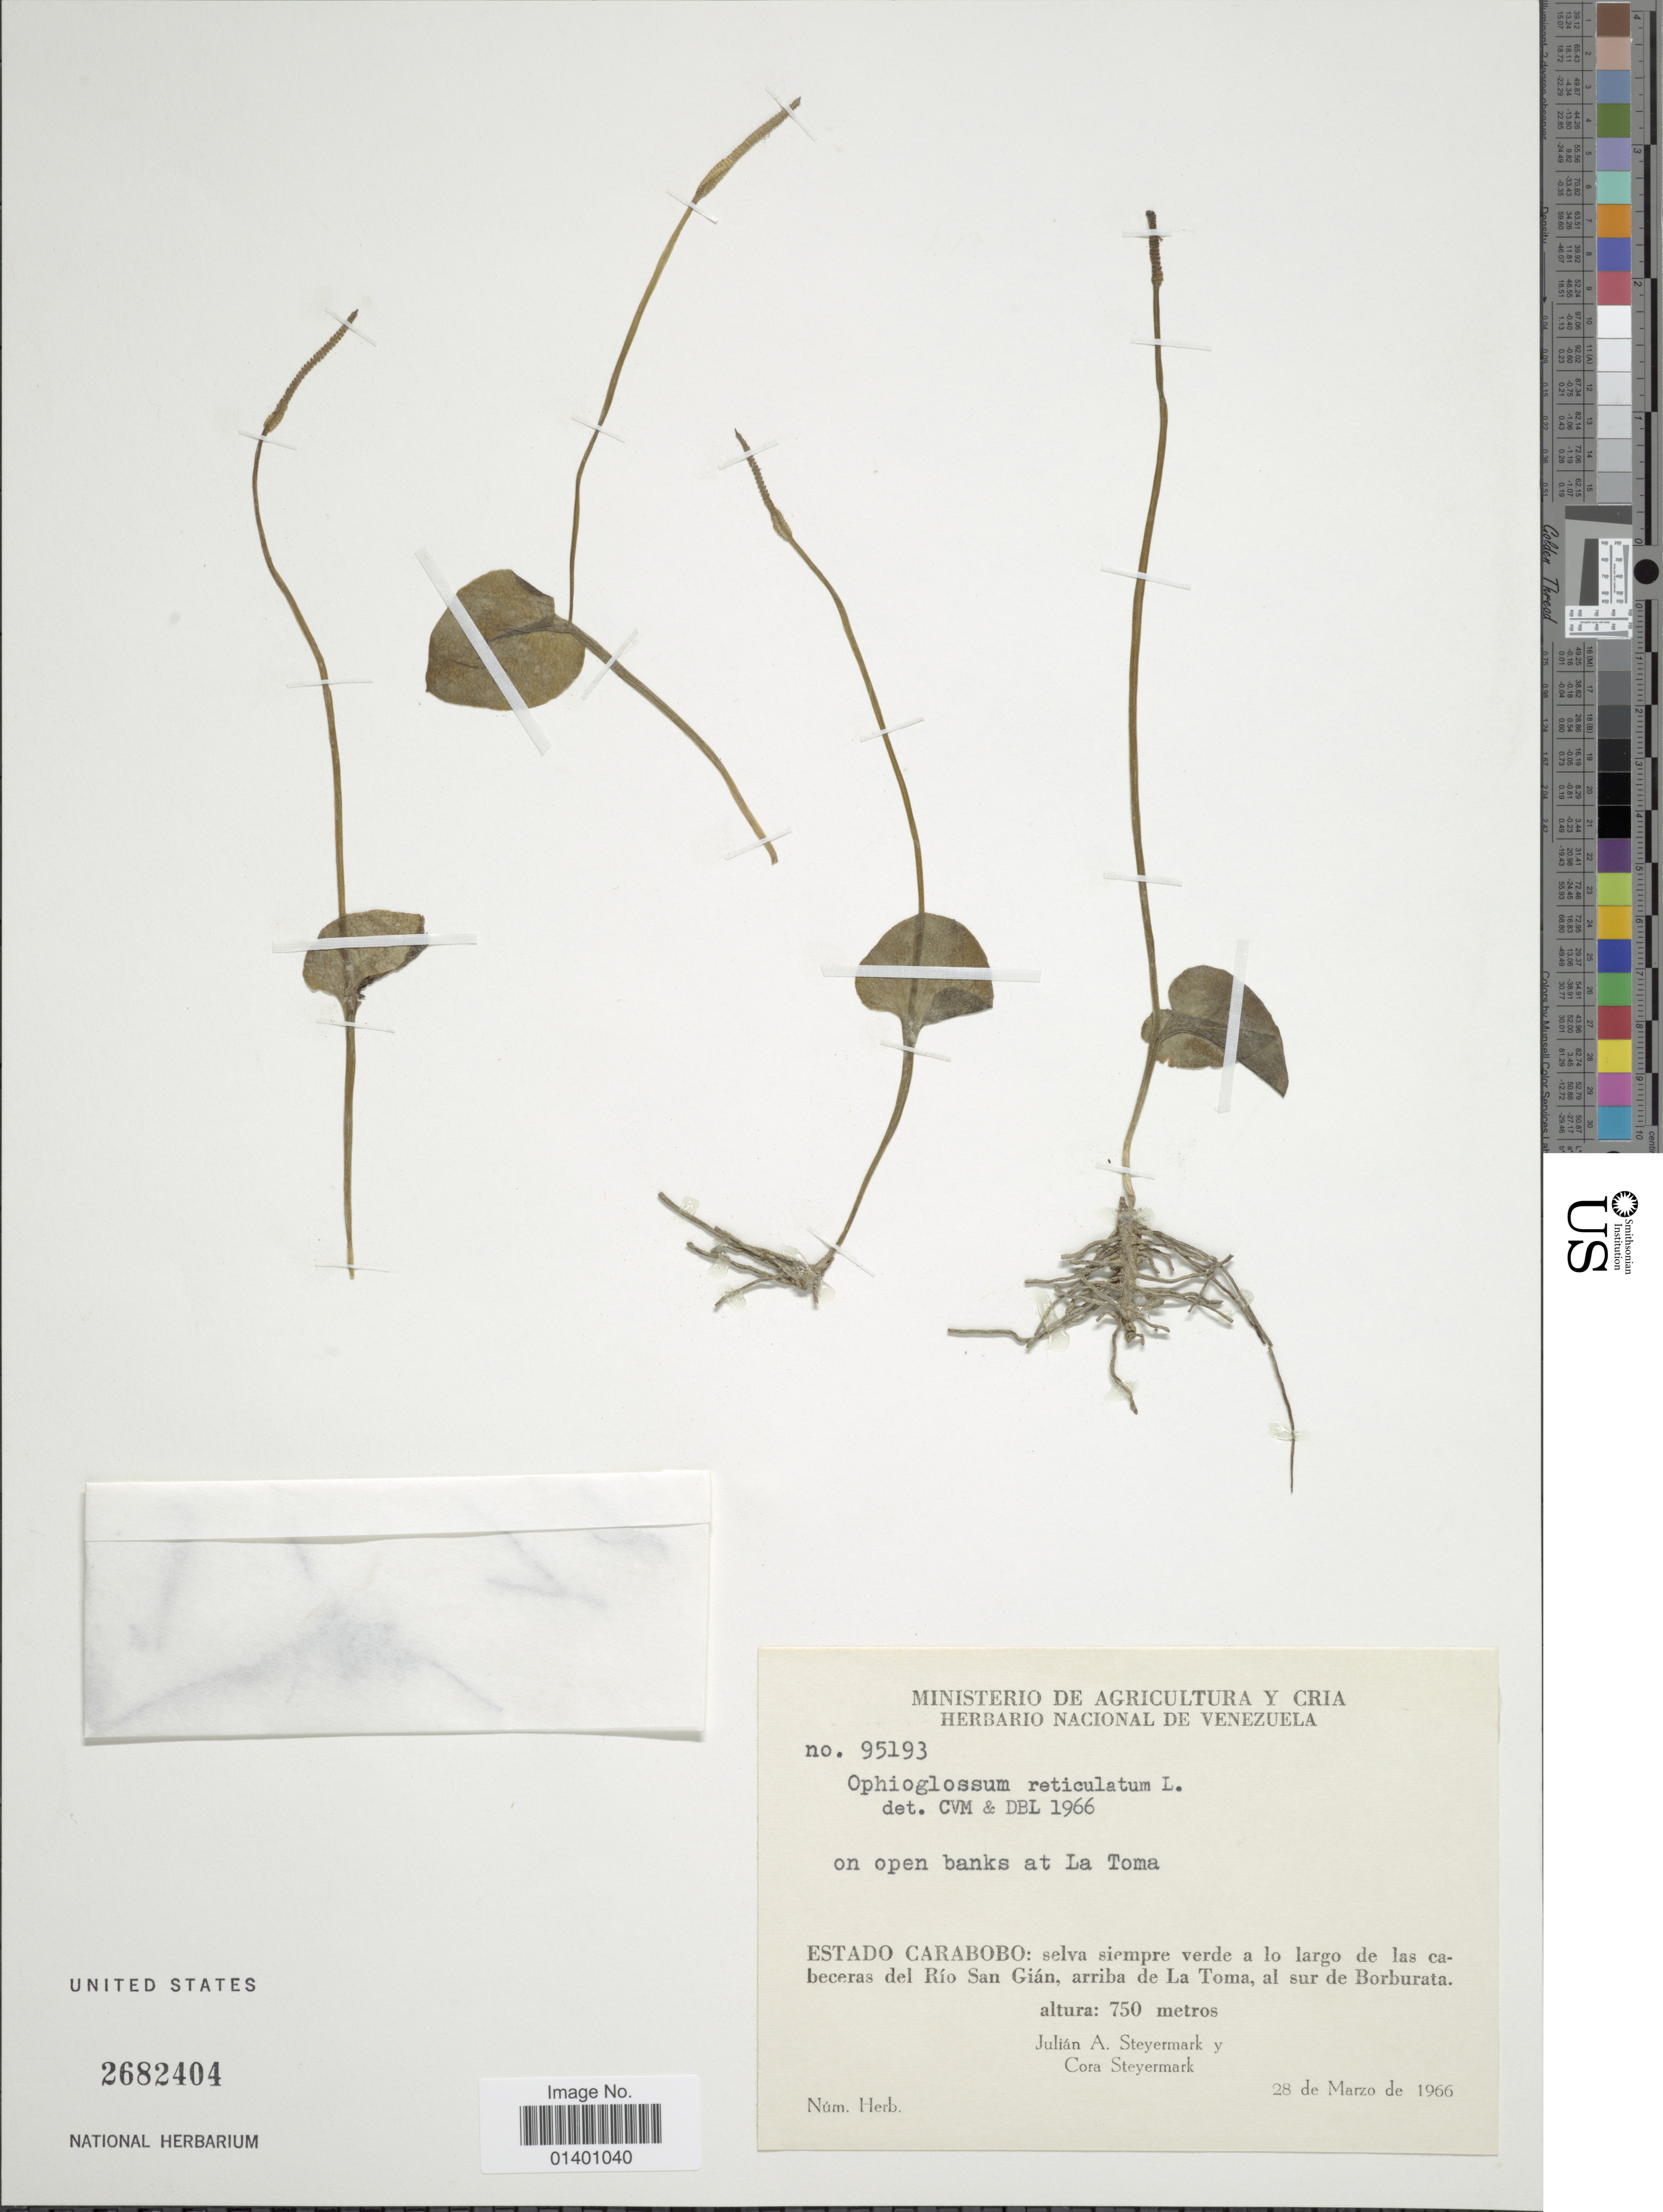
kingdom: Plantae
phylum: Tracheophyta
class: Polypodiopsida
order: Ophioglossales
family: Ophioglossaceae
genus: Ophioglossum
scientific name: Ophioglossum reticulatum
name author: L.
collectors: J. Steyermark & C. Steyermark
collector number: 95193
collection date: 1966-03-28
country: Venezuela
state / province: Carabobo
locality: Open banks at La Toma, selva siempre verde a lo largo de las cabeceras del Rio Gián, arriba de la Toma, al sur Borburata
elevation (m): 750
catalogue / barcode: US 2682404